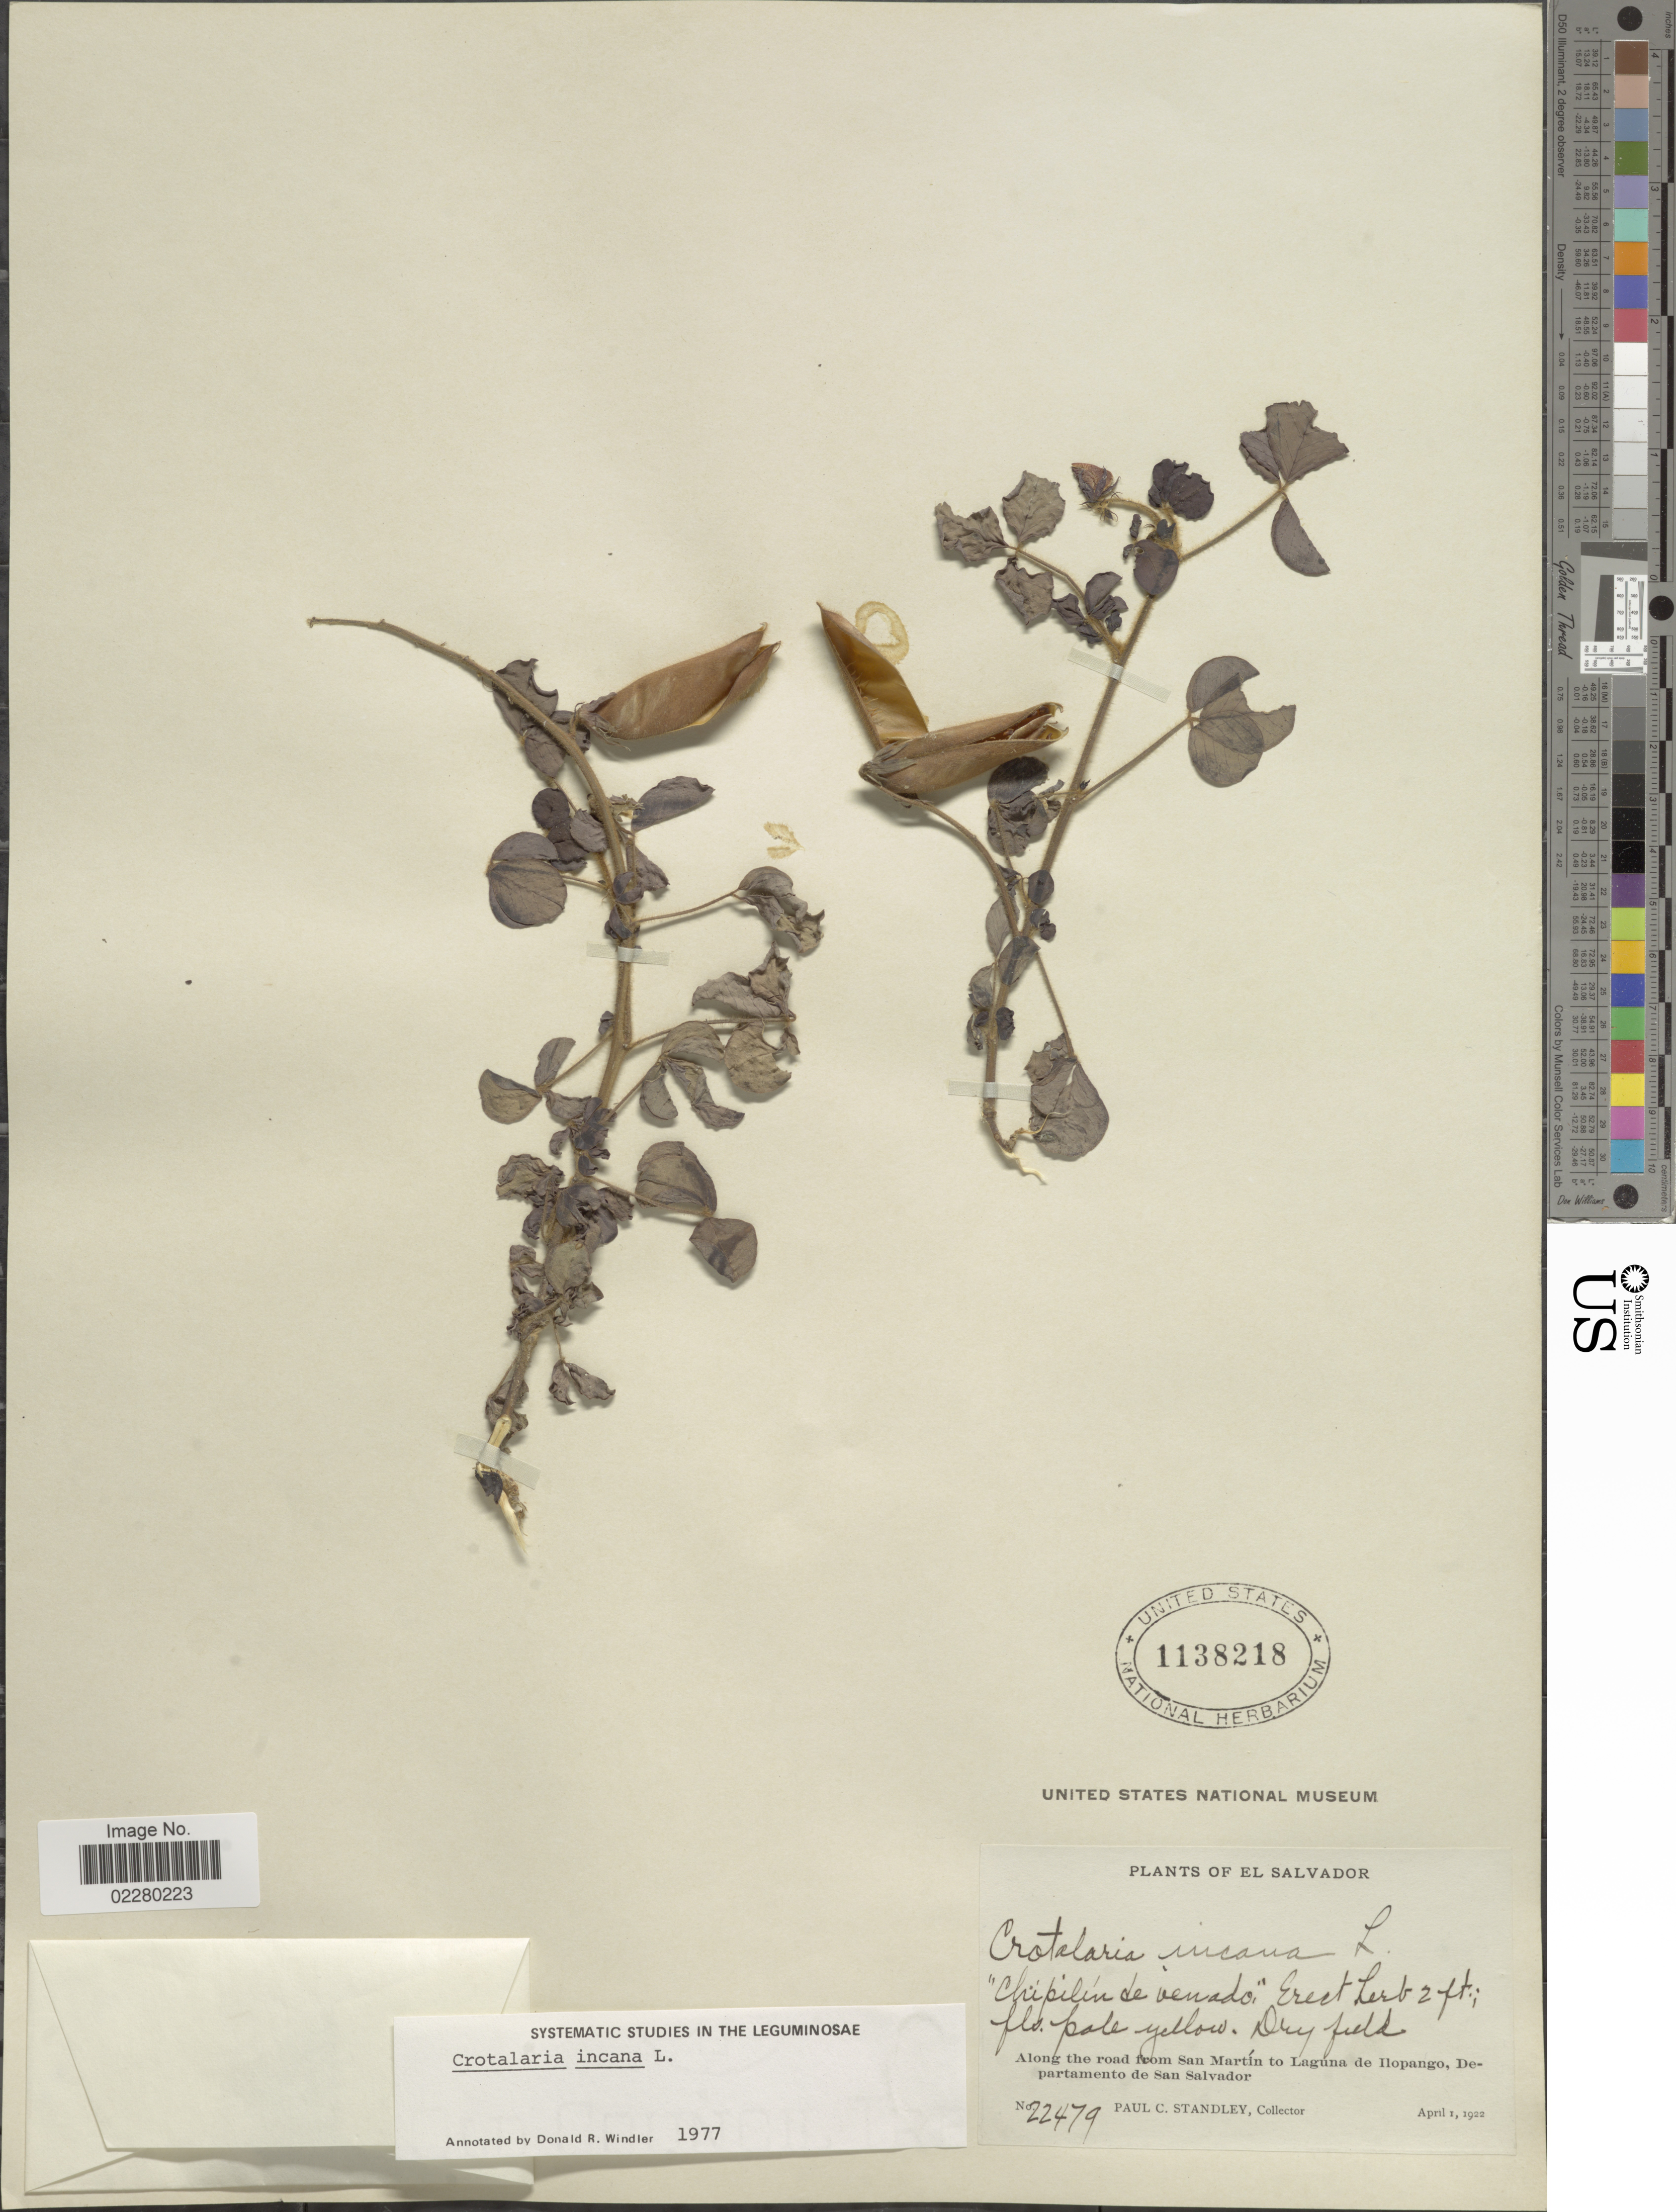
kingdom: Plantae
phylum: Tracheophyta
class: Magnoliopsida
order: Fabales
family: Fabaceae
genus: Crotalaria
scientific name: Crotalaria incana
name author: L.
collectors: P. C. Standley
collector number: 22479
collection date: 1922-04-01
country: El Salvador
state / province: San Salvador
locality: Along the road from San Martín to Laguna de Hopango, Departamento de San Salvador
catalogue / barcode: US 1138218